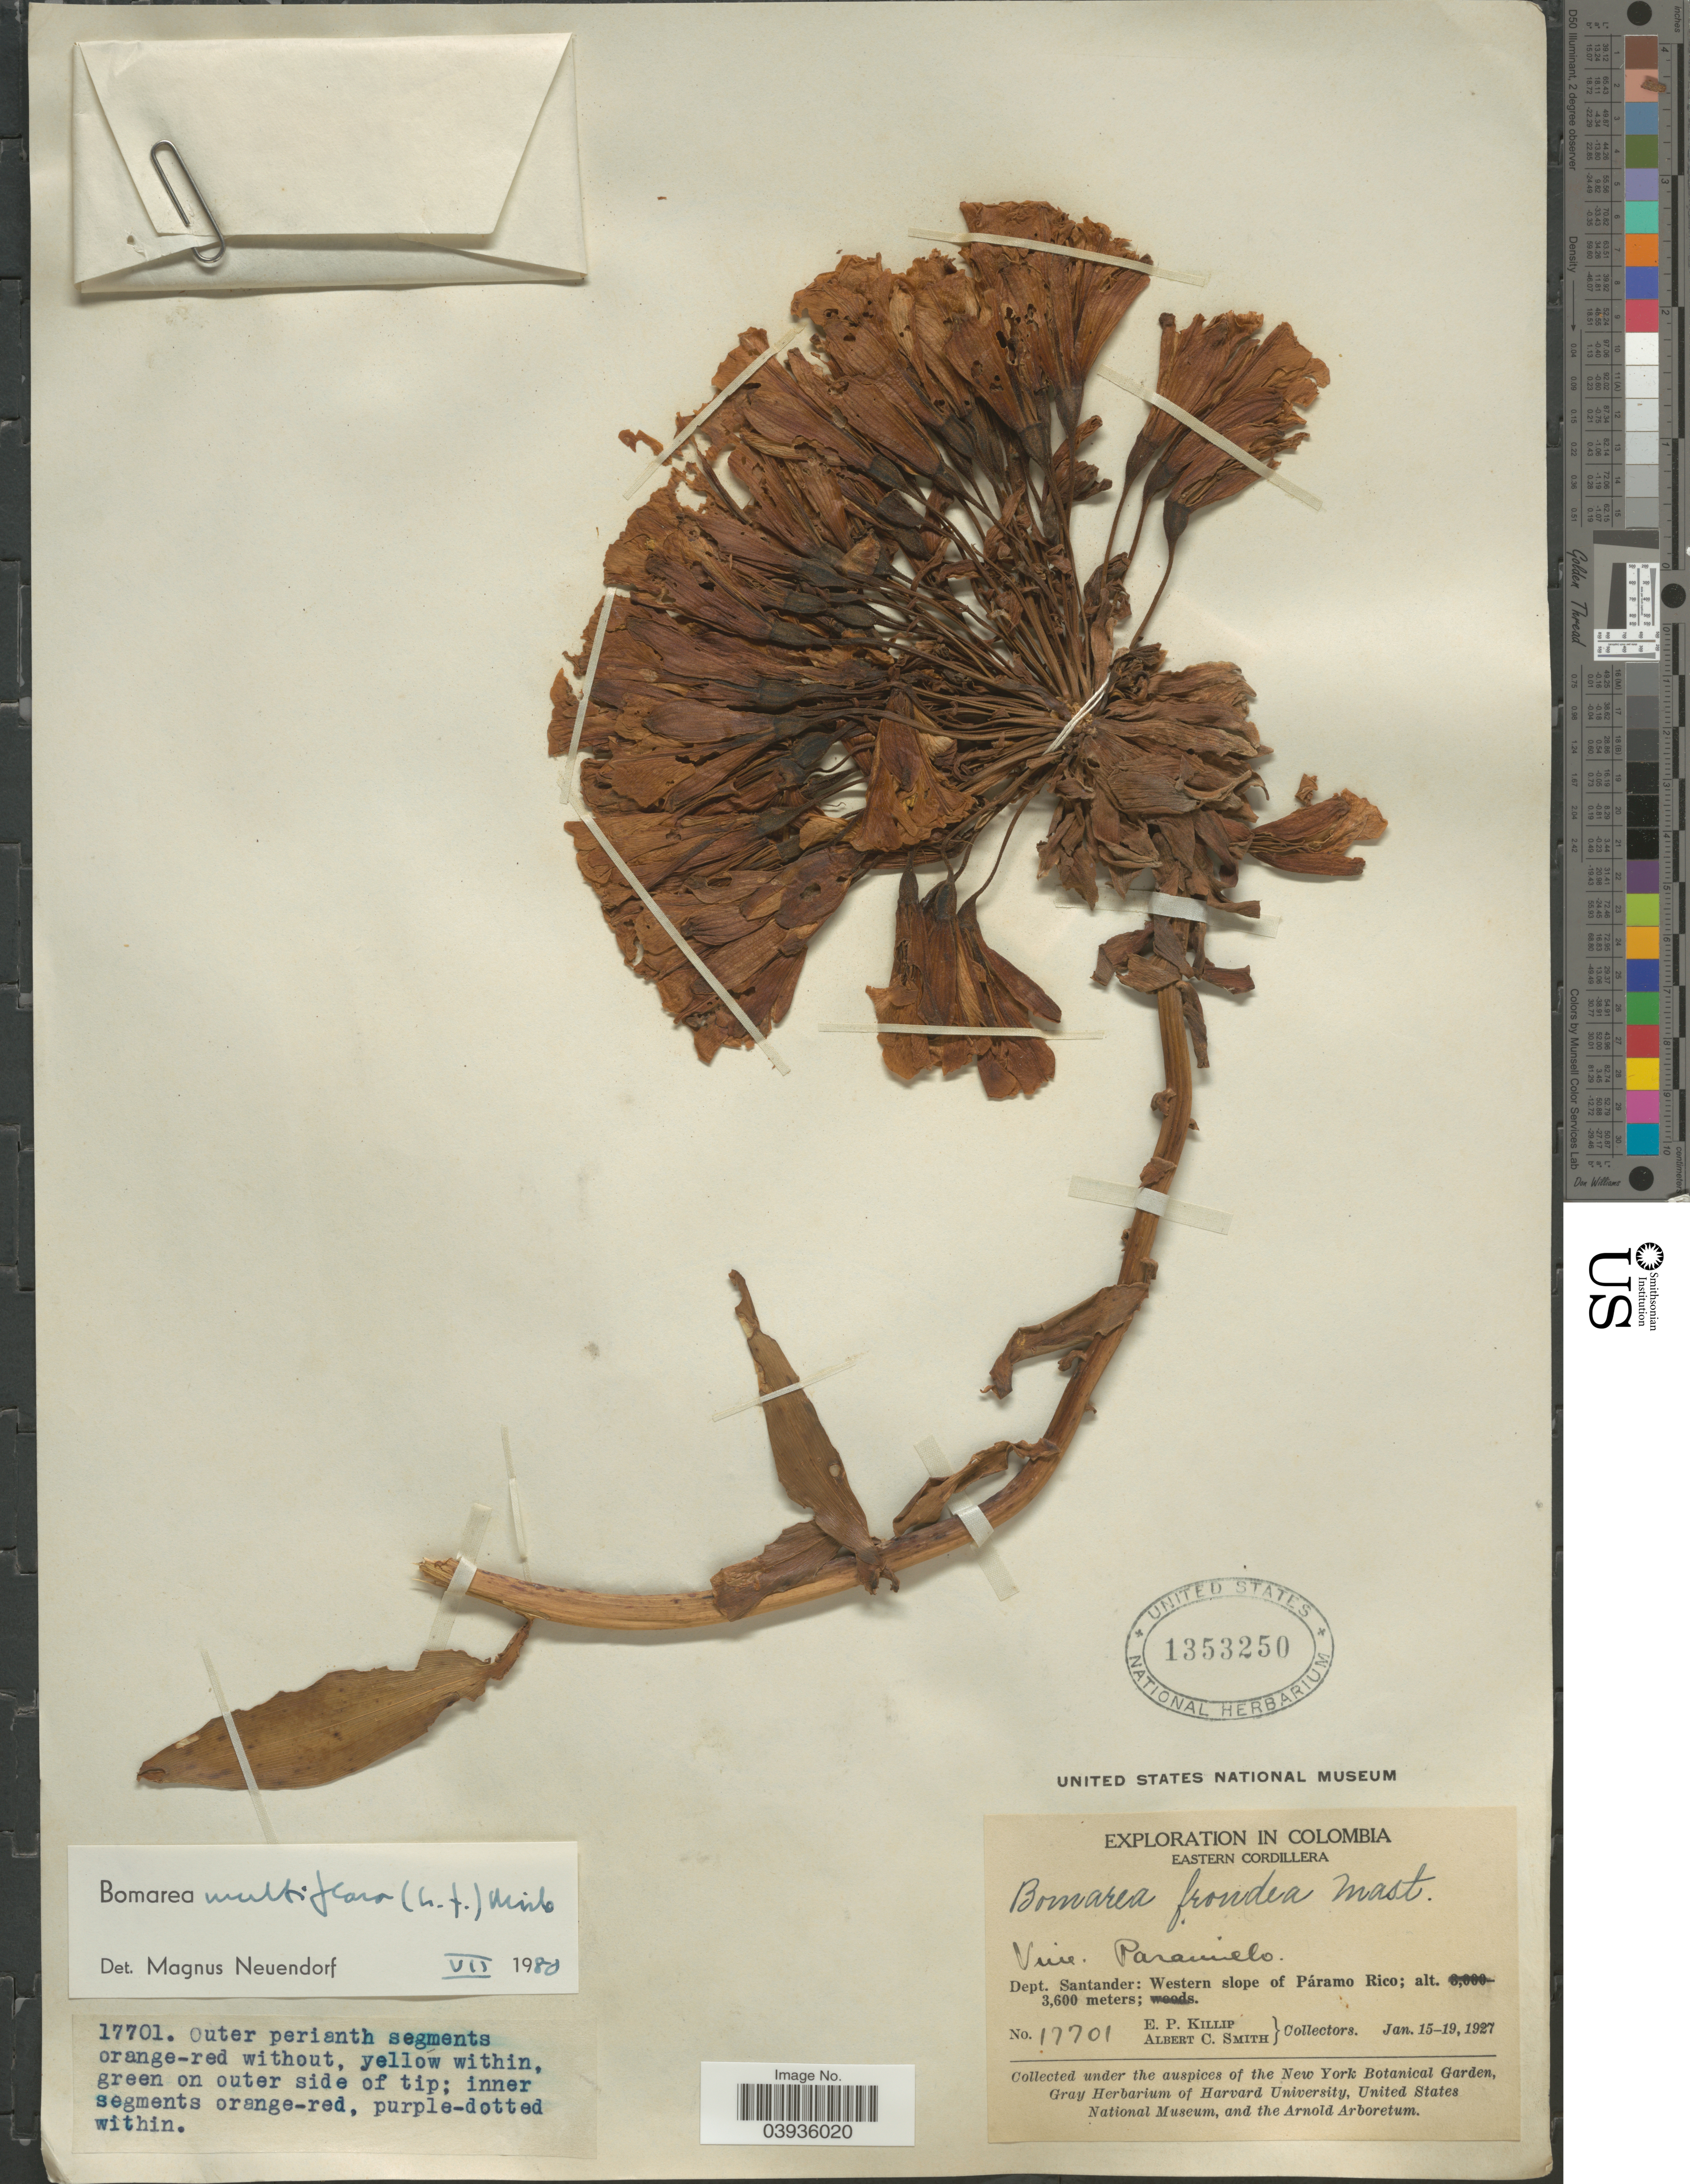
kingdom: Plantae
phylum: Tracheophyta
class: Liliopsida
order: Liliales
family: Alstroemeriaceae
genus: Bomarea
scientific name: Bomarea multiflora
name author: (L. f.) Mirb.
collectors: E. P. Killip & A. C. Smith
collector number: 17701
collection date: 1927-01-15/1927-01-19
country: Colombia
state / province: Santander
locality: Eastern Cordillera. Dept. Santander: Western slope of Páramo Rico.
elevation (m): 3600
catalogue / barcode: US 1353250